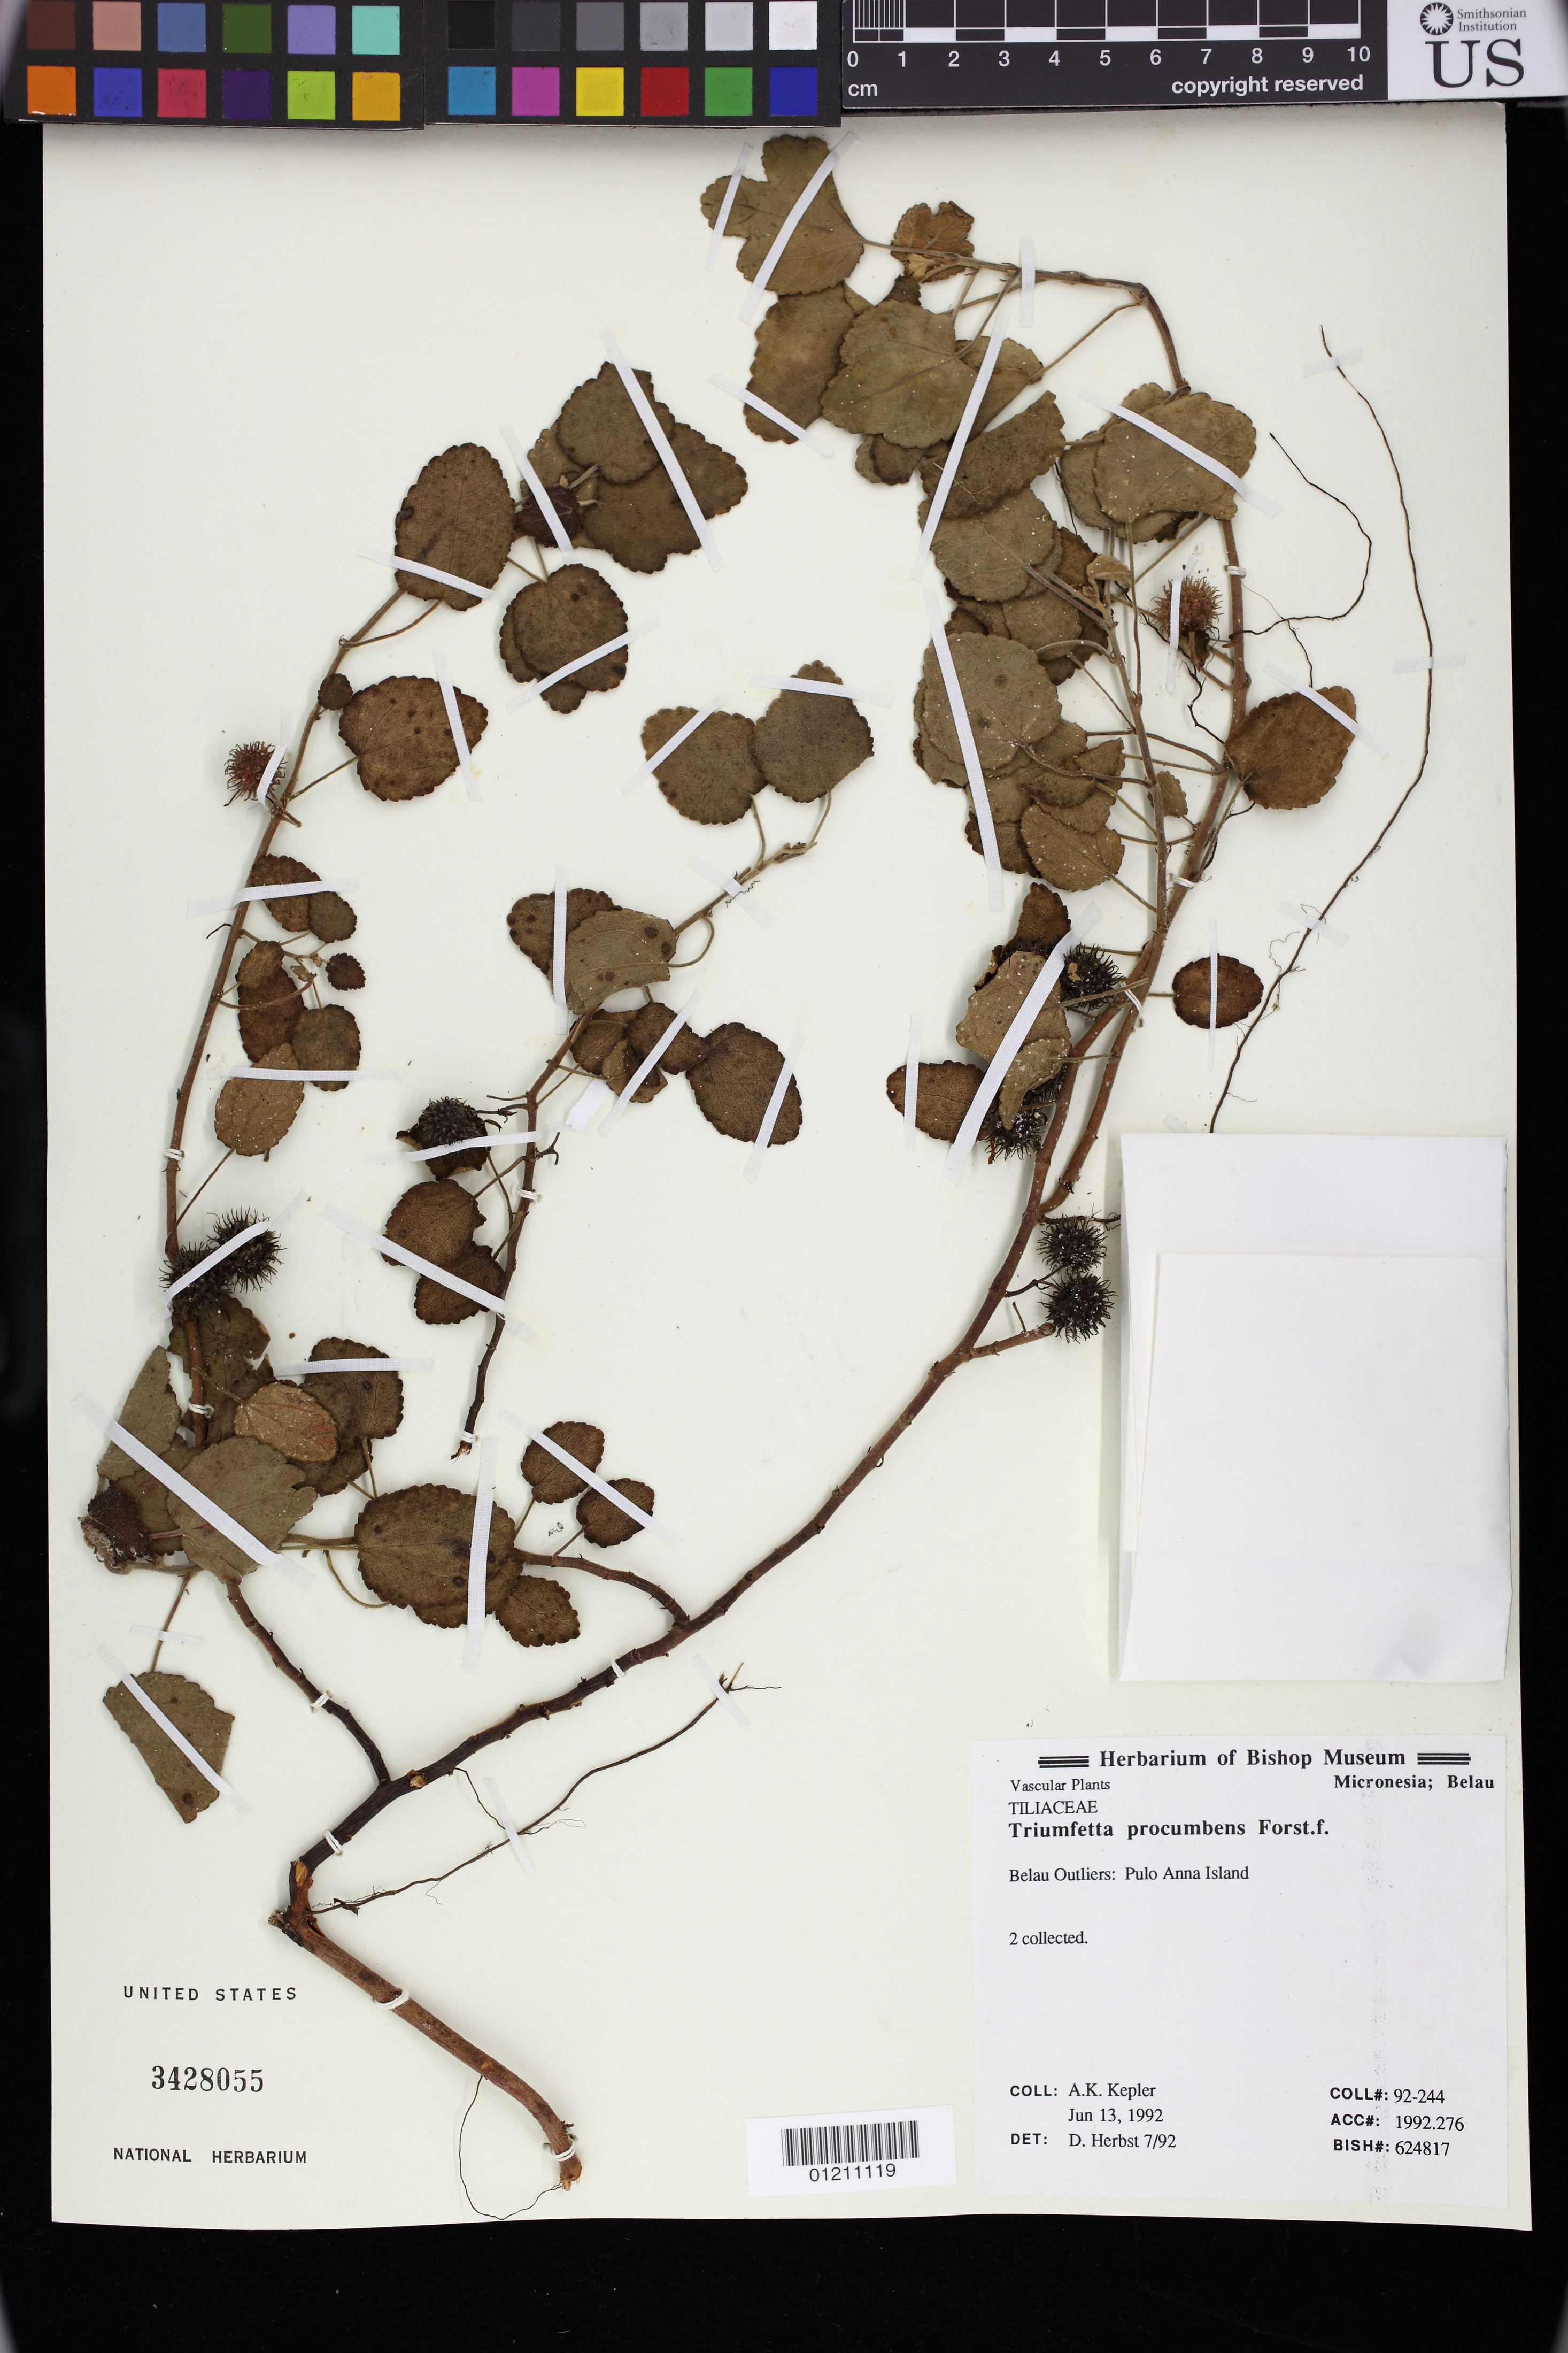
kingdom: Plantae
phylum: Tracheophyta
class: Magnoliopsida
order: Malvales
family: Malvaceae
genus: Triumfetta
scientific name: Triumfetta procumbens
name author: G. Forst.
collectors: A. K. Kepler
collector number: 92-244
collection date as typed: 13 Jun 1992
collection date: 1992-06-13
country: Palau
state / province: Belau Outliers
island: Pulo Anna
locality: Micronesia: Belau. Belau Outliers: Pulo Anna Island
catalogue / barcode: US 3428055